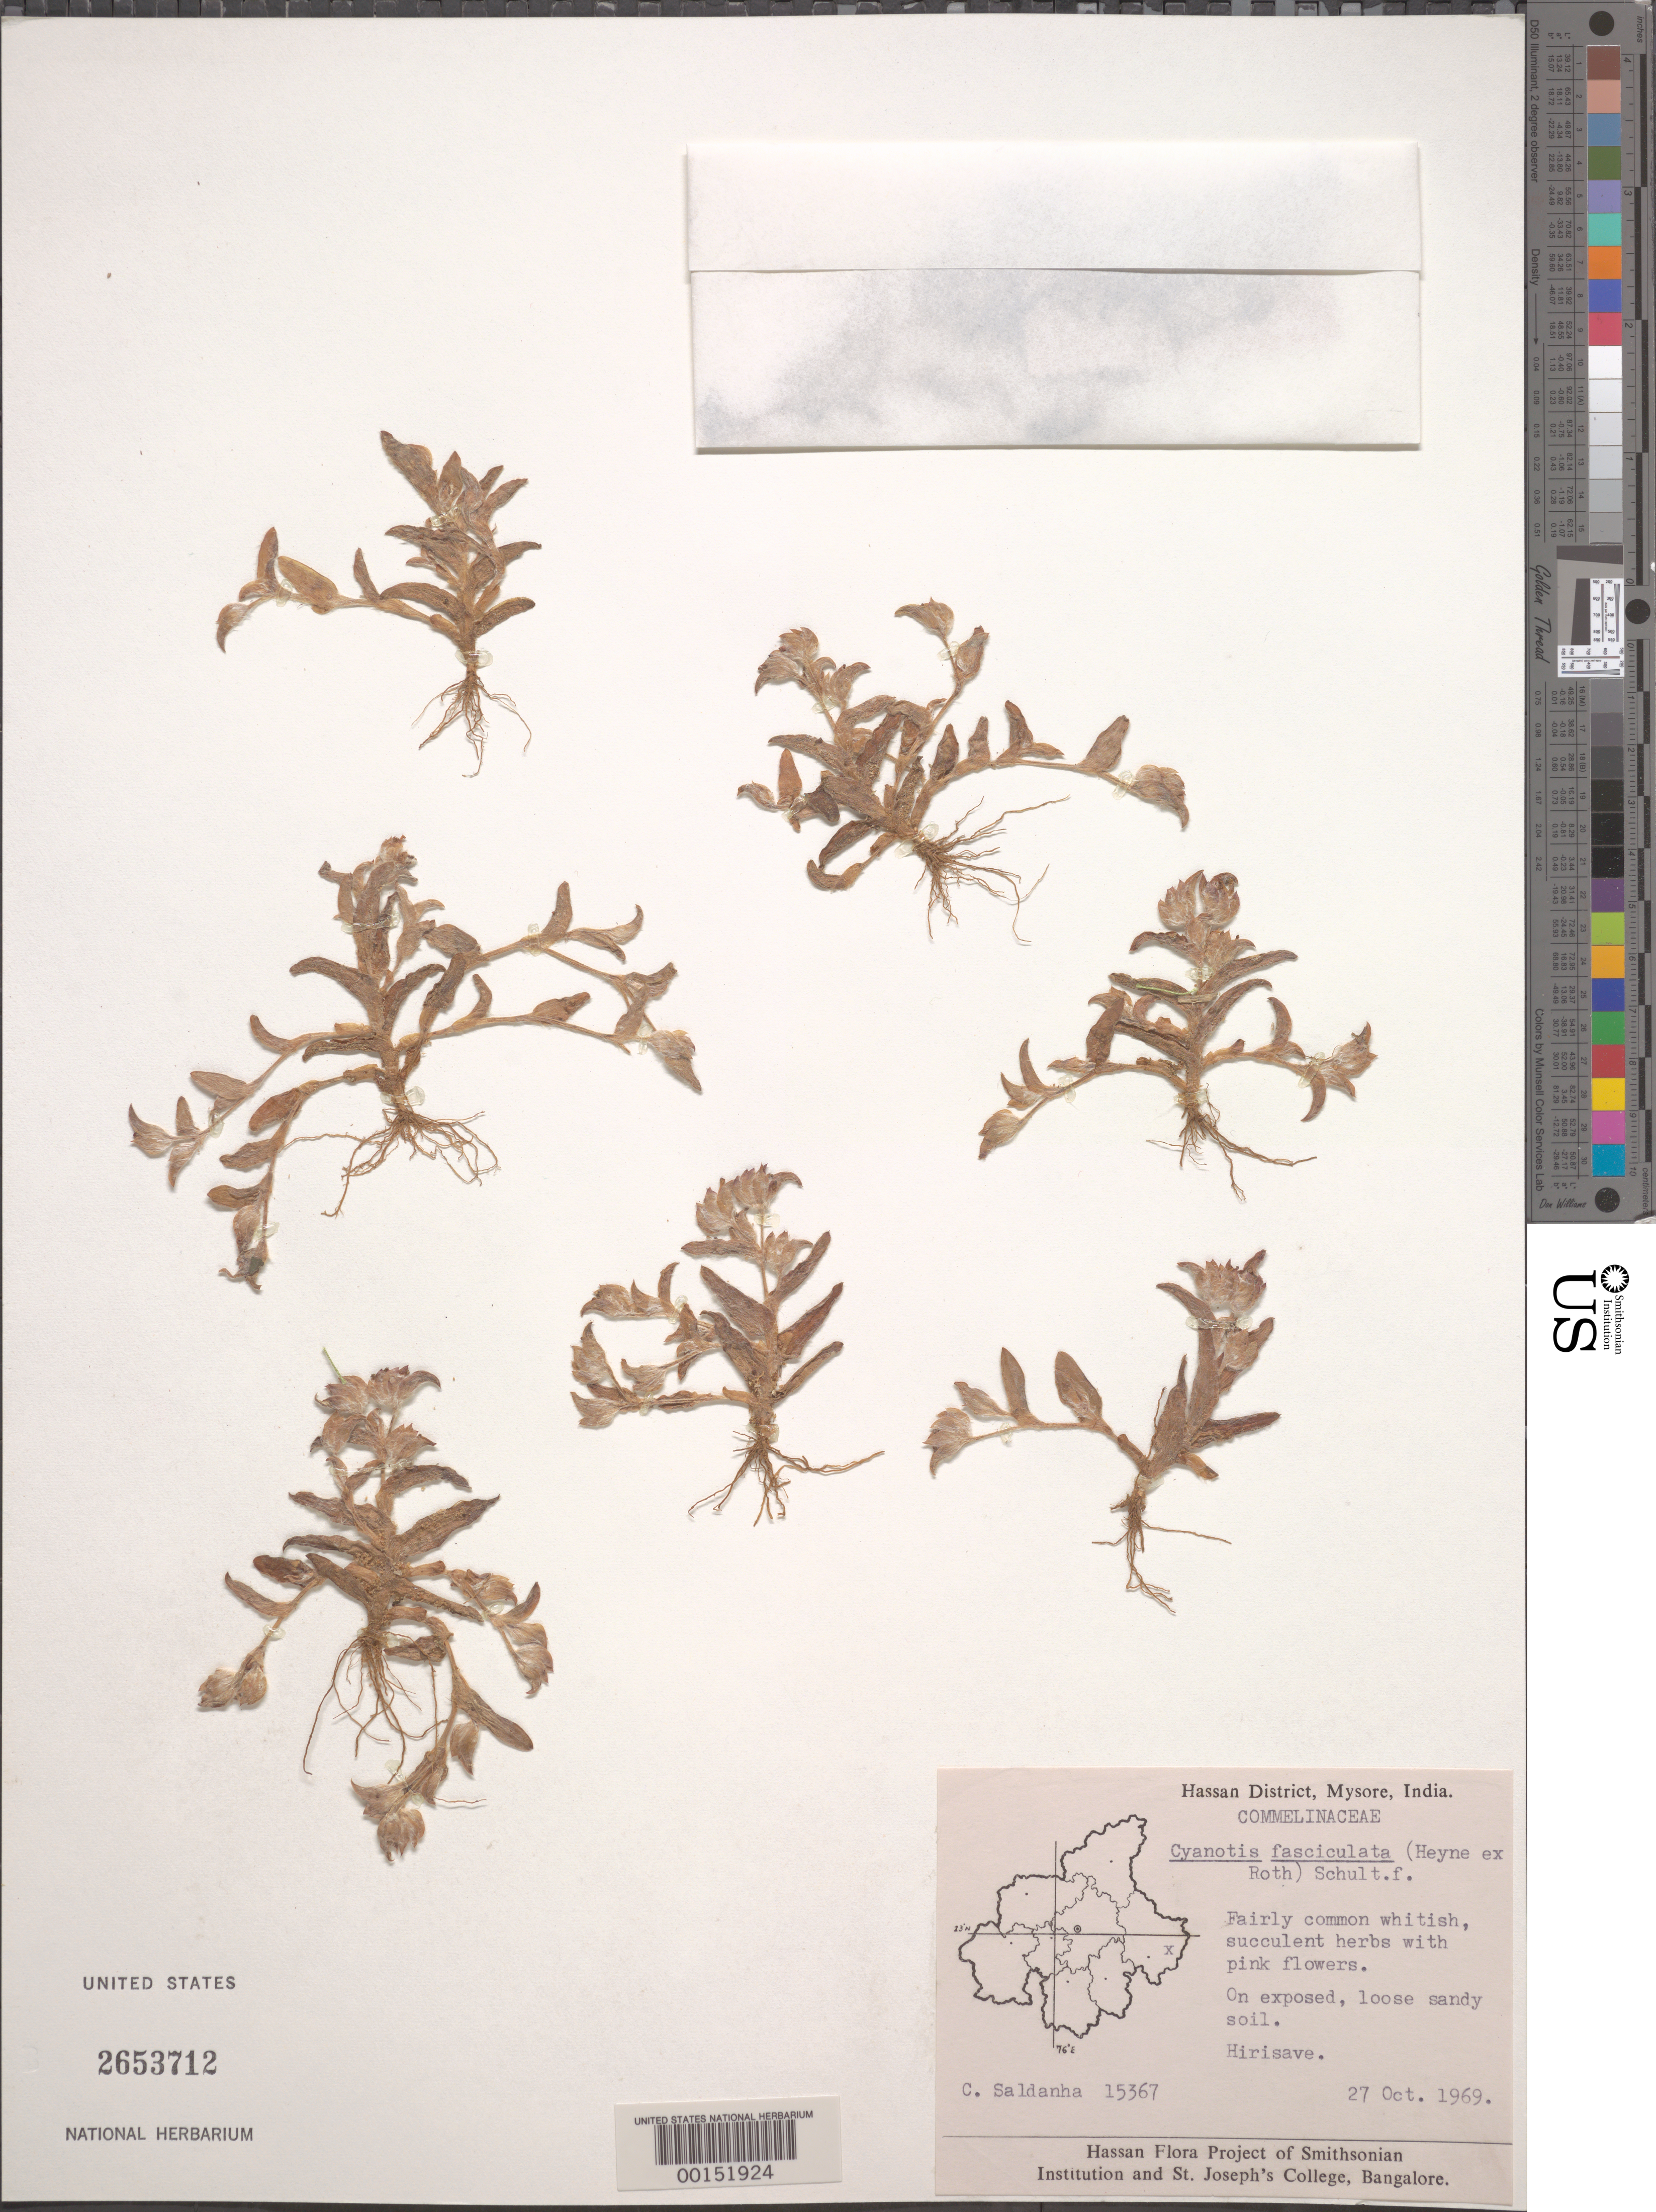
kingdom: Plantae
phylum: Tracheophyta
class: Liliopsida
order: Commelinales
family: Commelinaceae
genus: Cyanotis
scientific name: Cyanotis fasciculata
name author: (Heyne ex Roth) Schult. f.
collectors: C. J. Saldanha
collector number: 15367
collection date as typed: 27 Oct 1969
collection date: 1969-10-27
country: India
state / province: Karnataka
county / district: Hassan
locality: Hirisave, mysore state [mysore state = karnataka.]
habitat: Exposed, loose sandy soil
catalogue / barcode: US 2653712